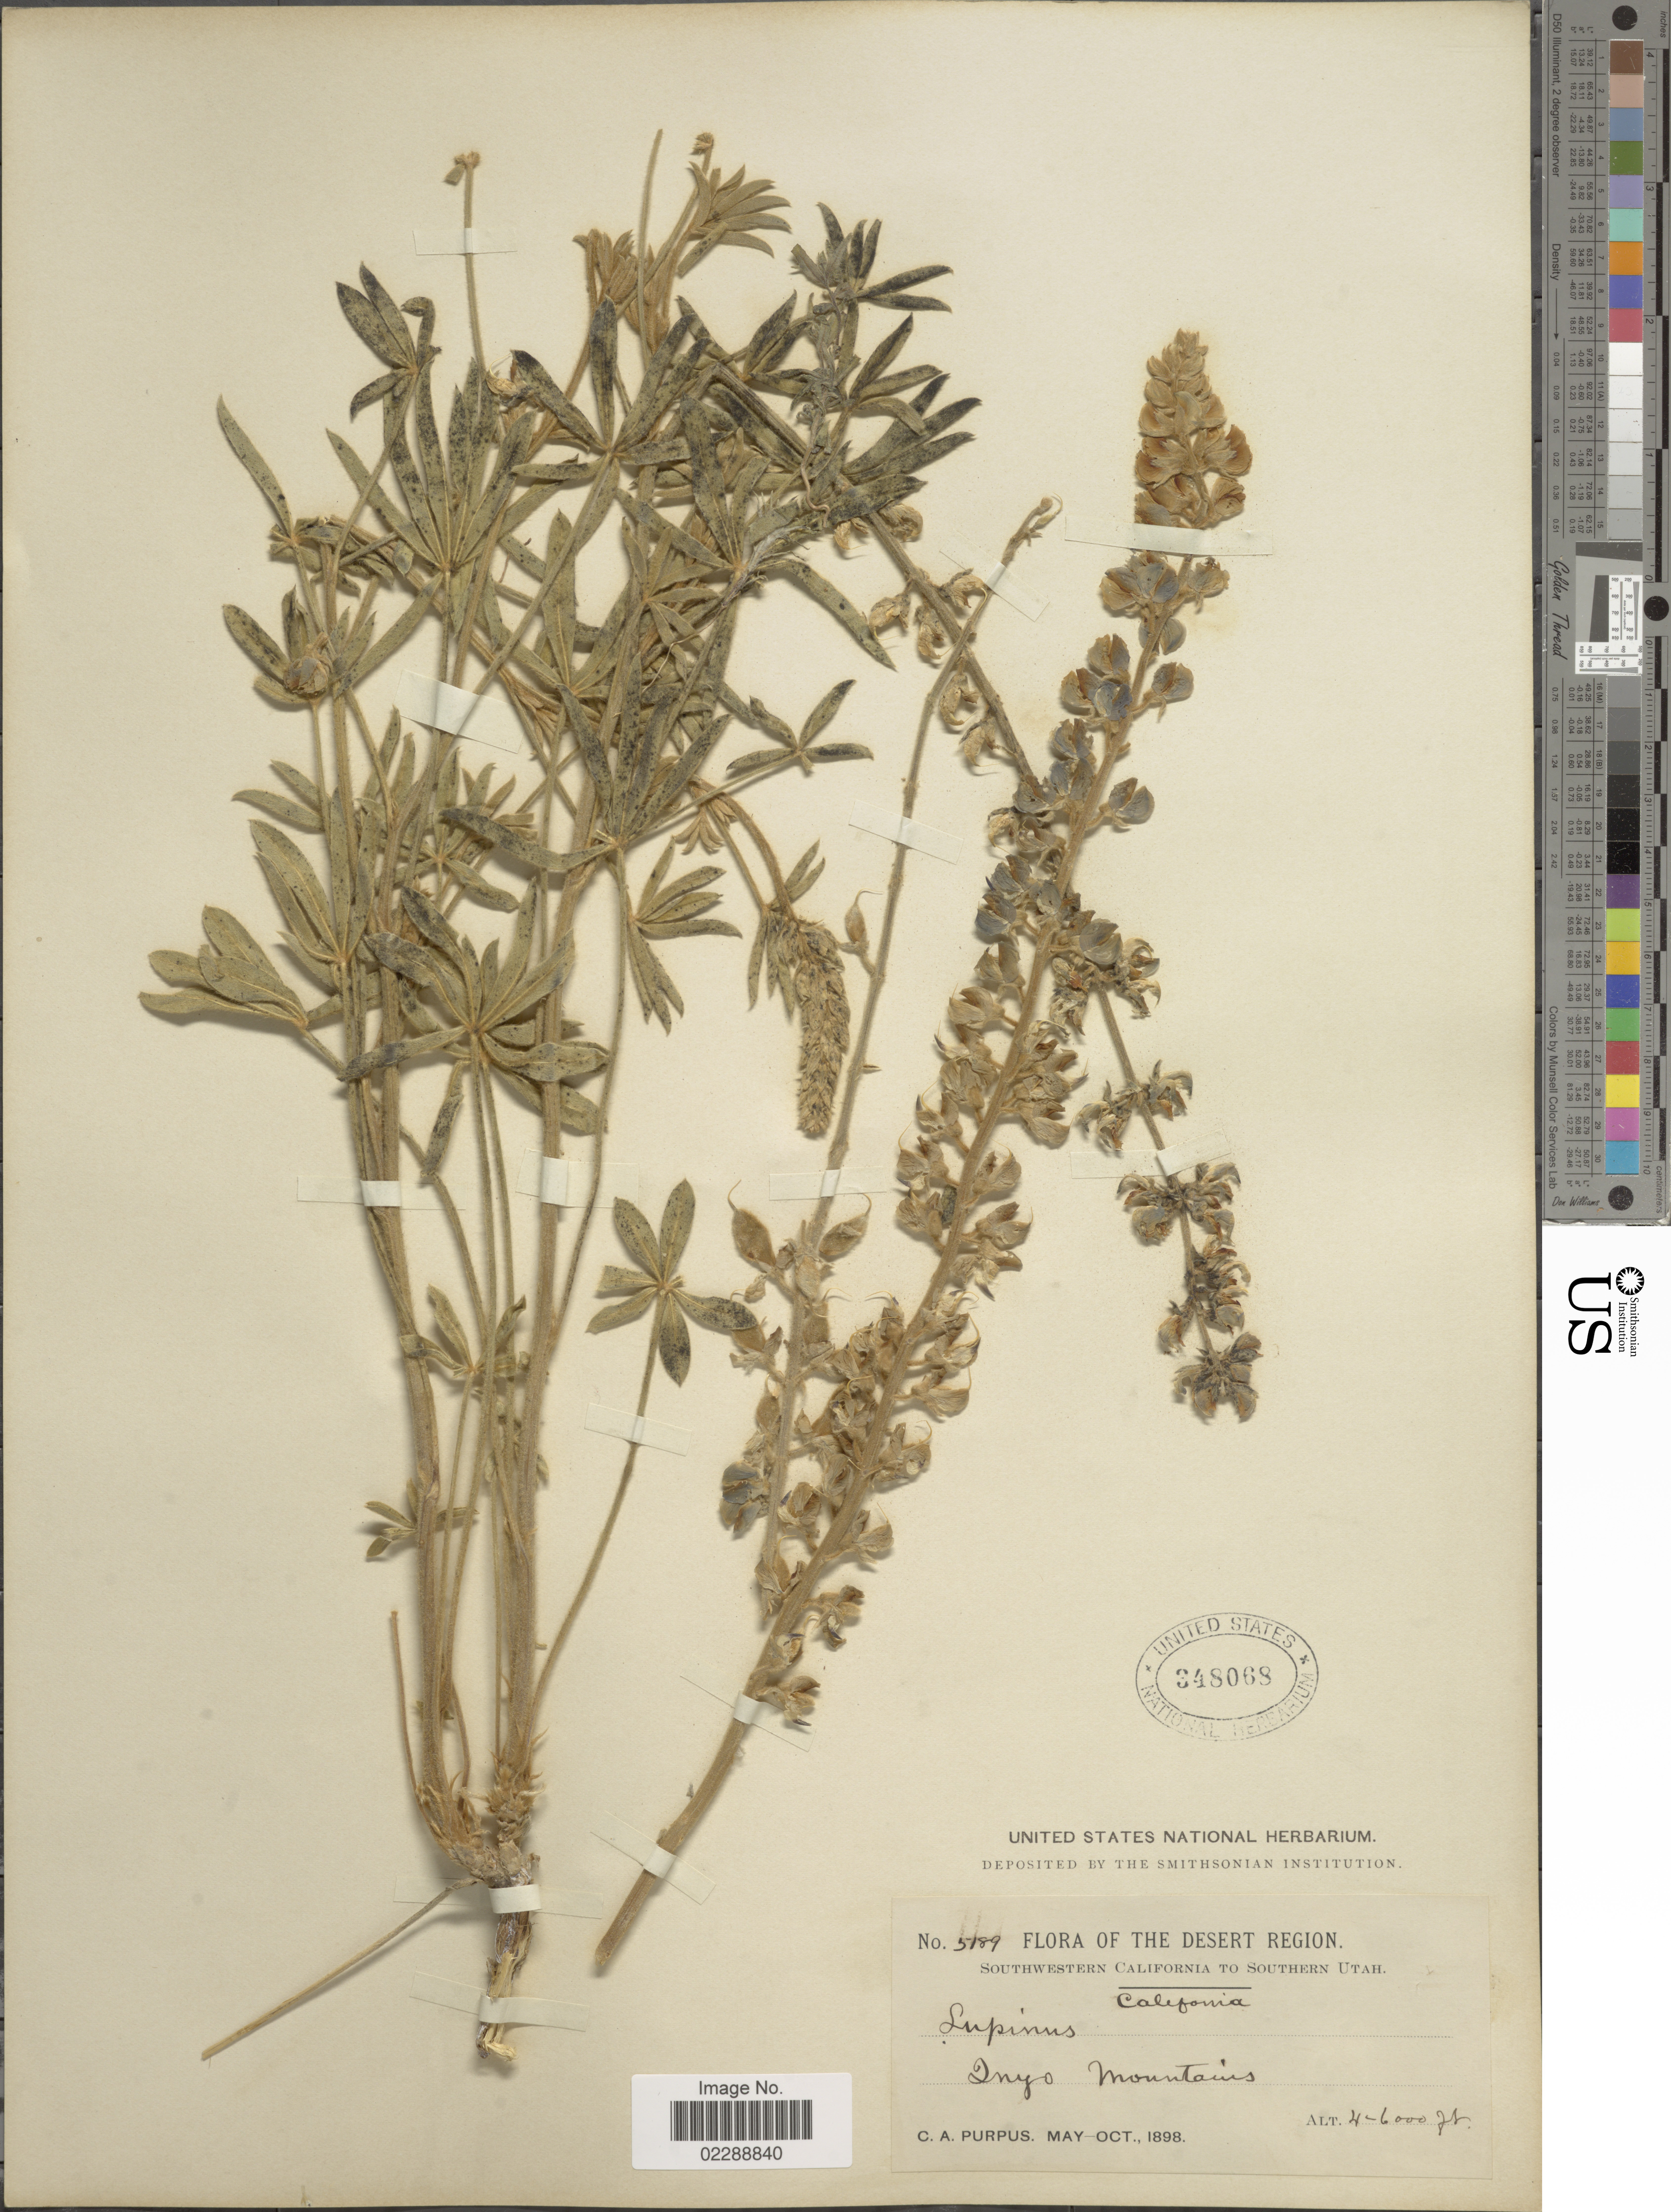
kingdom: Plantae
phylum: Tracheophyta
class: Magnoliopsida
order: Fabales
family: Fabaceae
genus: Lupinus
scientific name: Lupinus sp.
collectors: C. A. Purpus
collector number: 5189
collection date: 1898-05/1898-10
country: United States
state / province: California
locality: Southwestern California to Southern Utah, Inyo Mountains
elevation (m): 1219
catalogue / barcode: US 348068